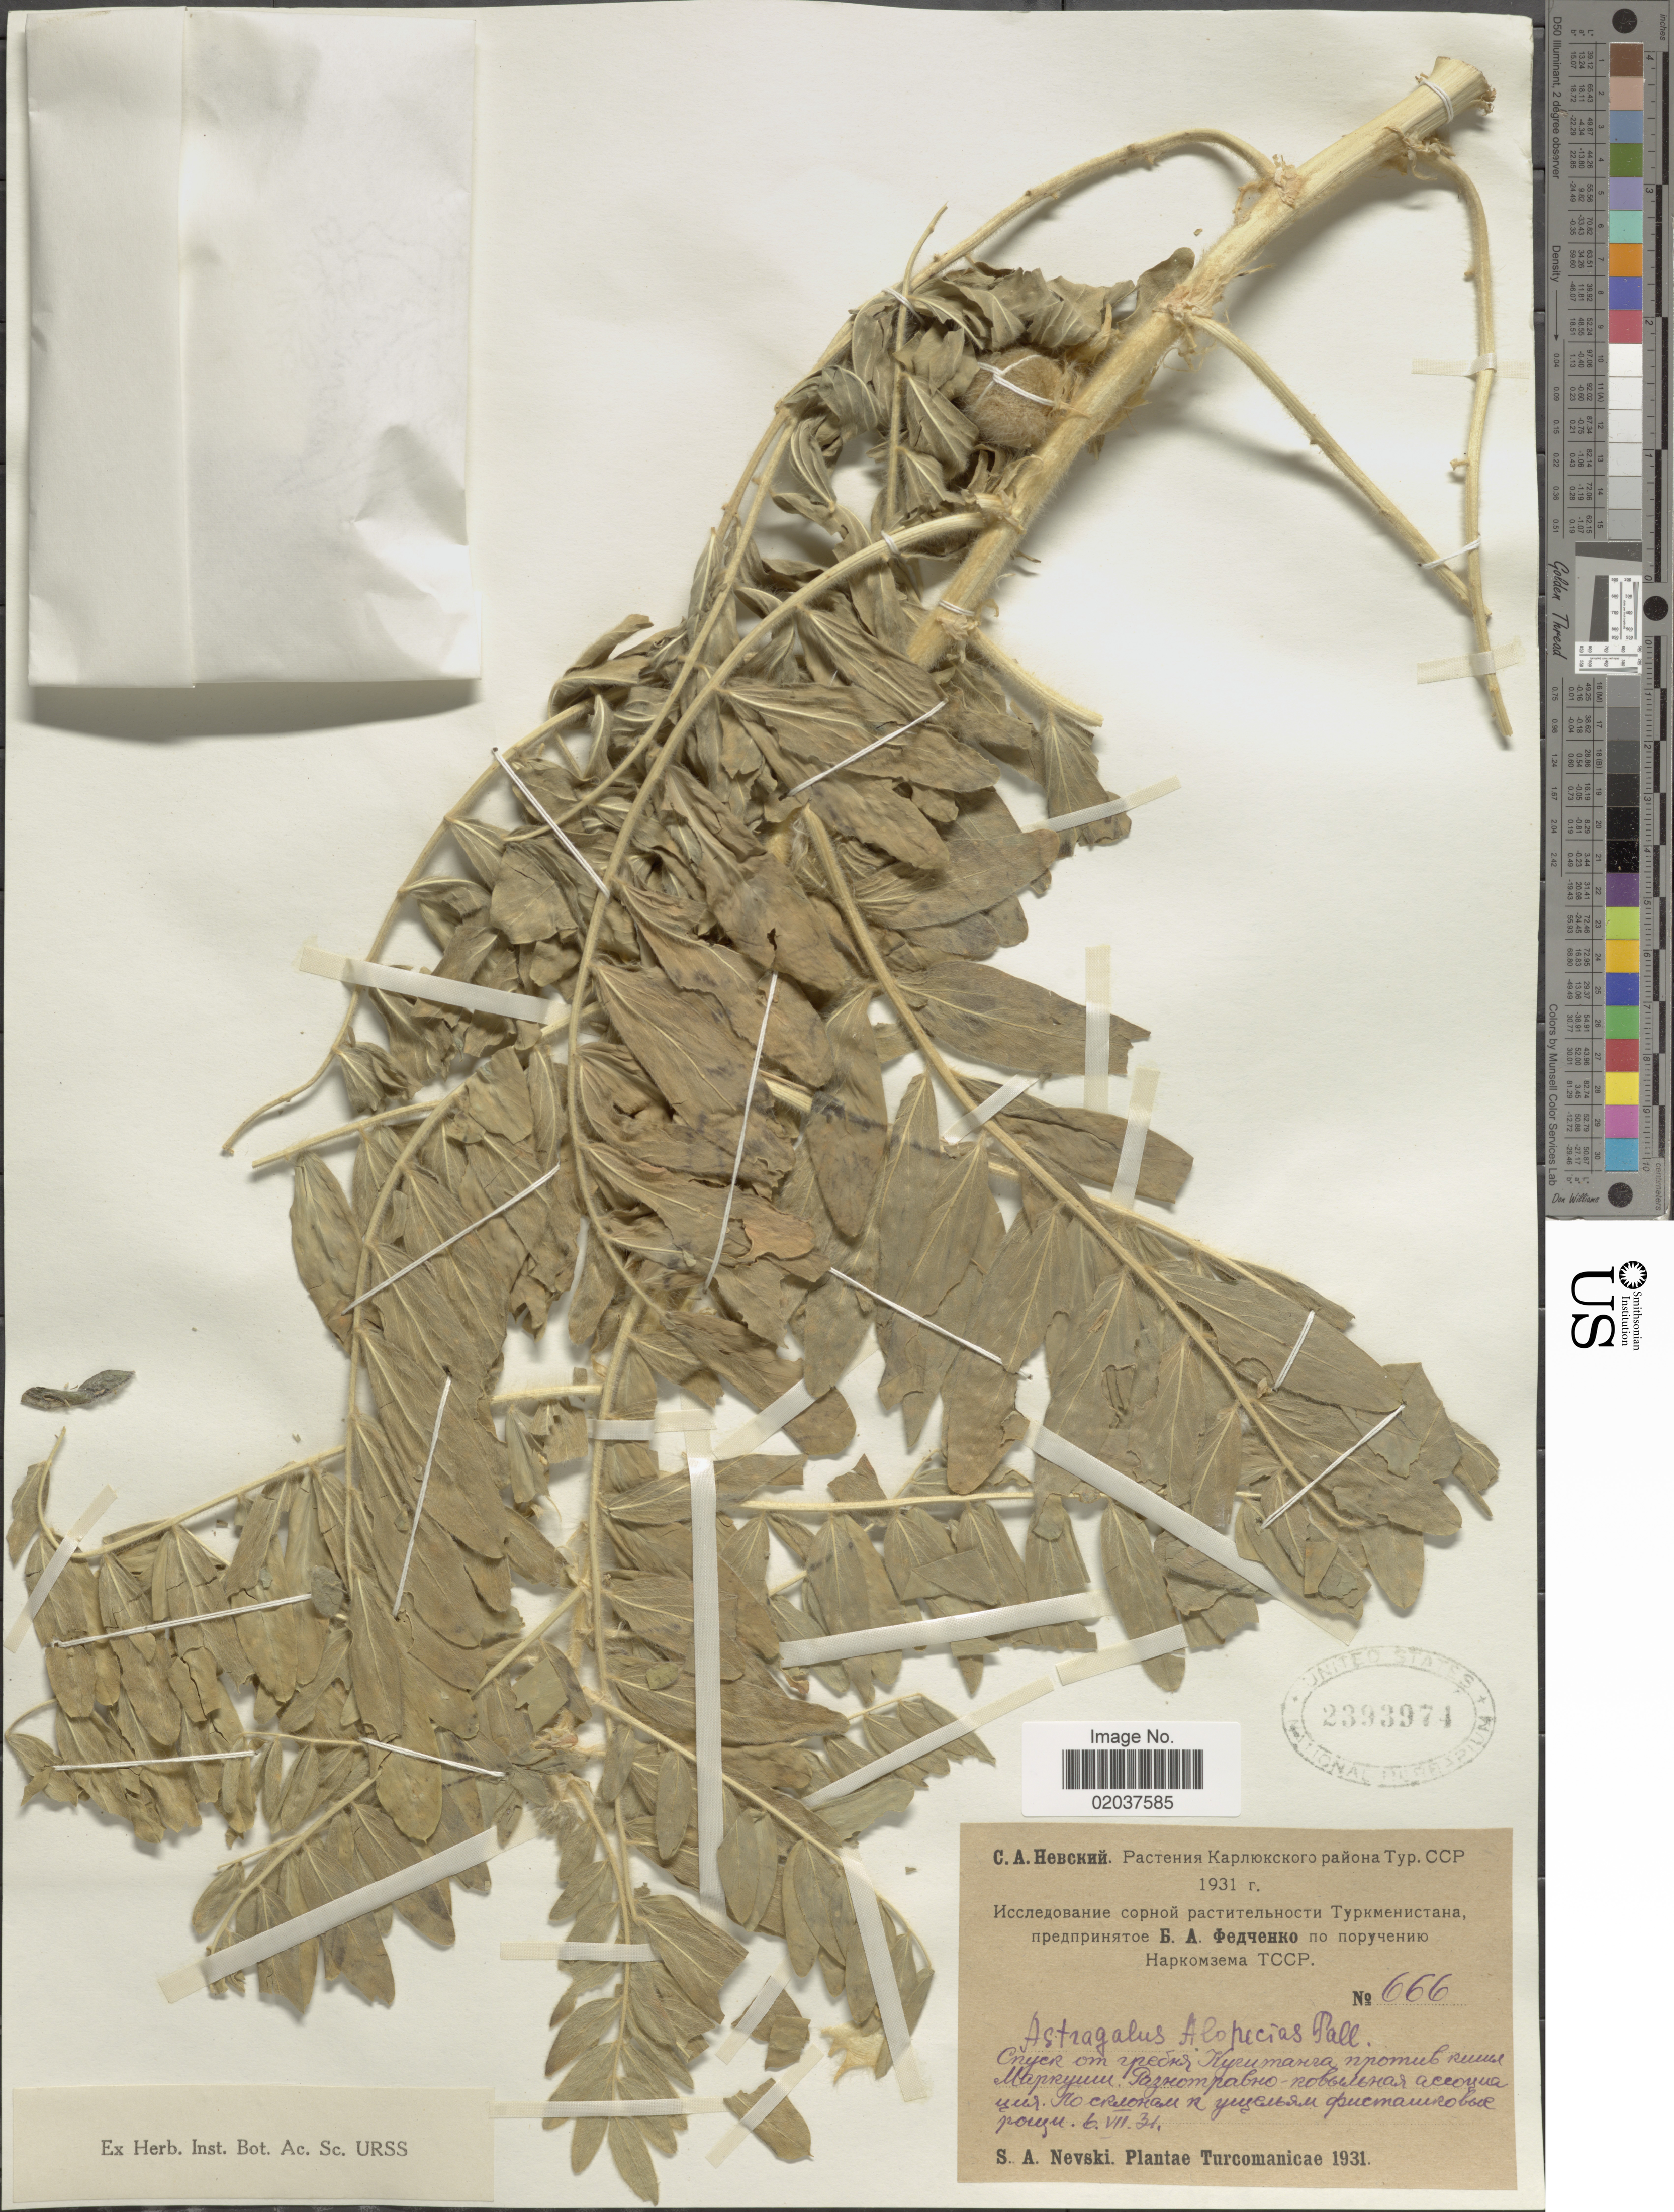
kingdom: Plantae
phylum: Tracheophyta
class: Magnoliopsida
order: Fabales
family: Fabaceae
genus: Astragalus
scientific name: Astragalus alopecias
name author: Pall.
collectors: S. A. Nevski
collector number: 666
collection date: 1931-07-06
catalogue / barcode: US 2393974